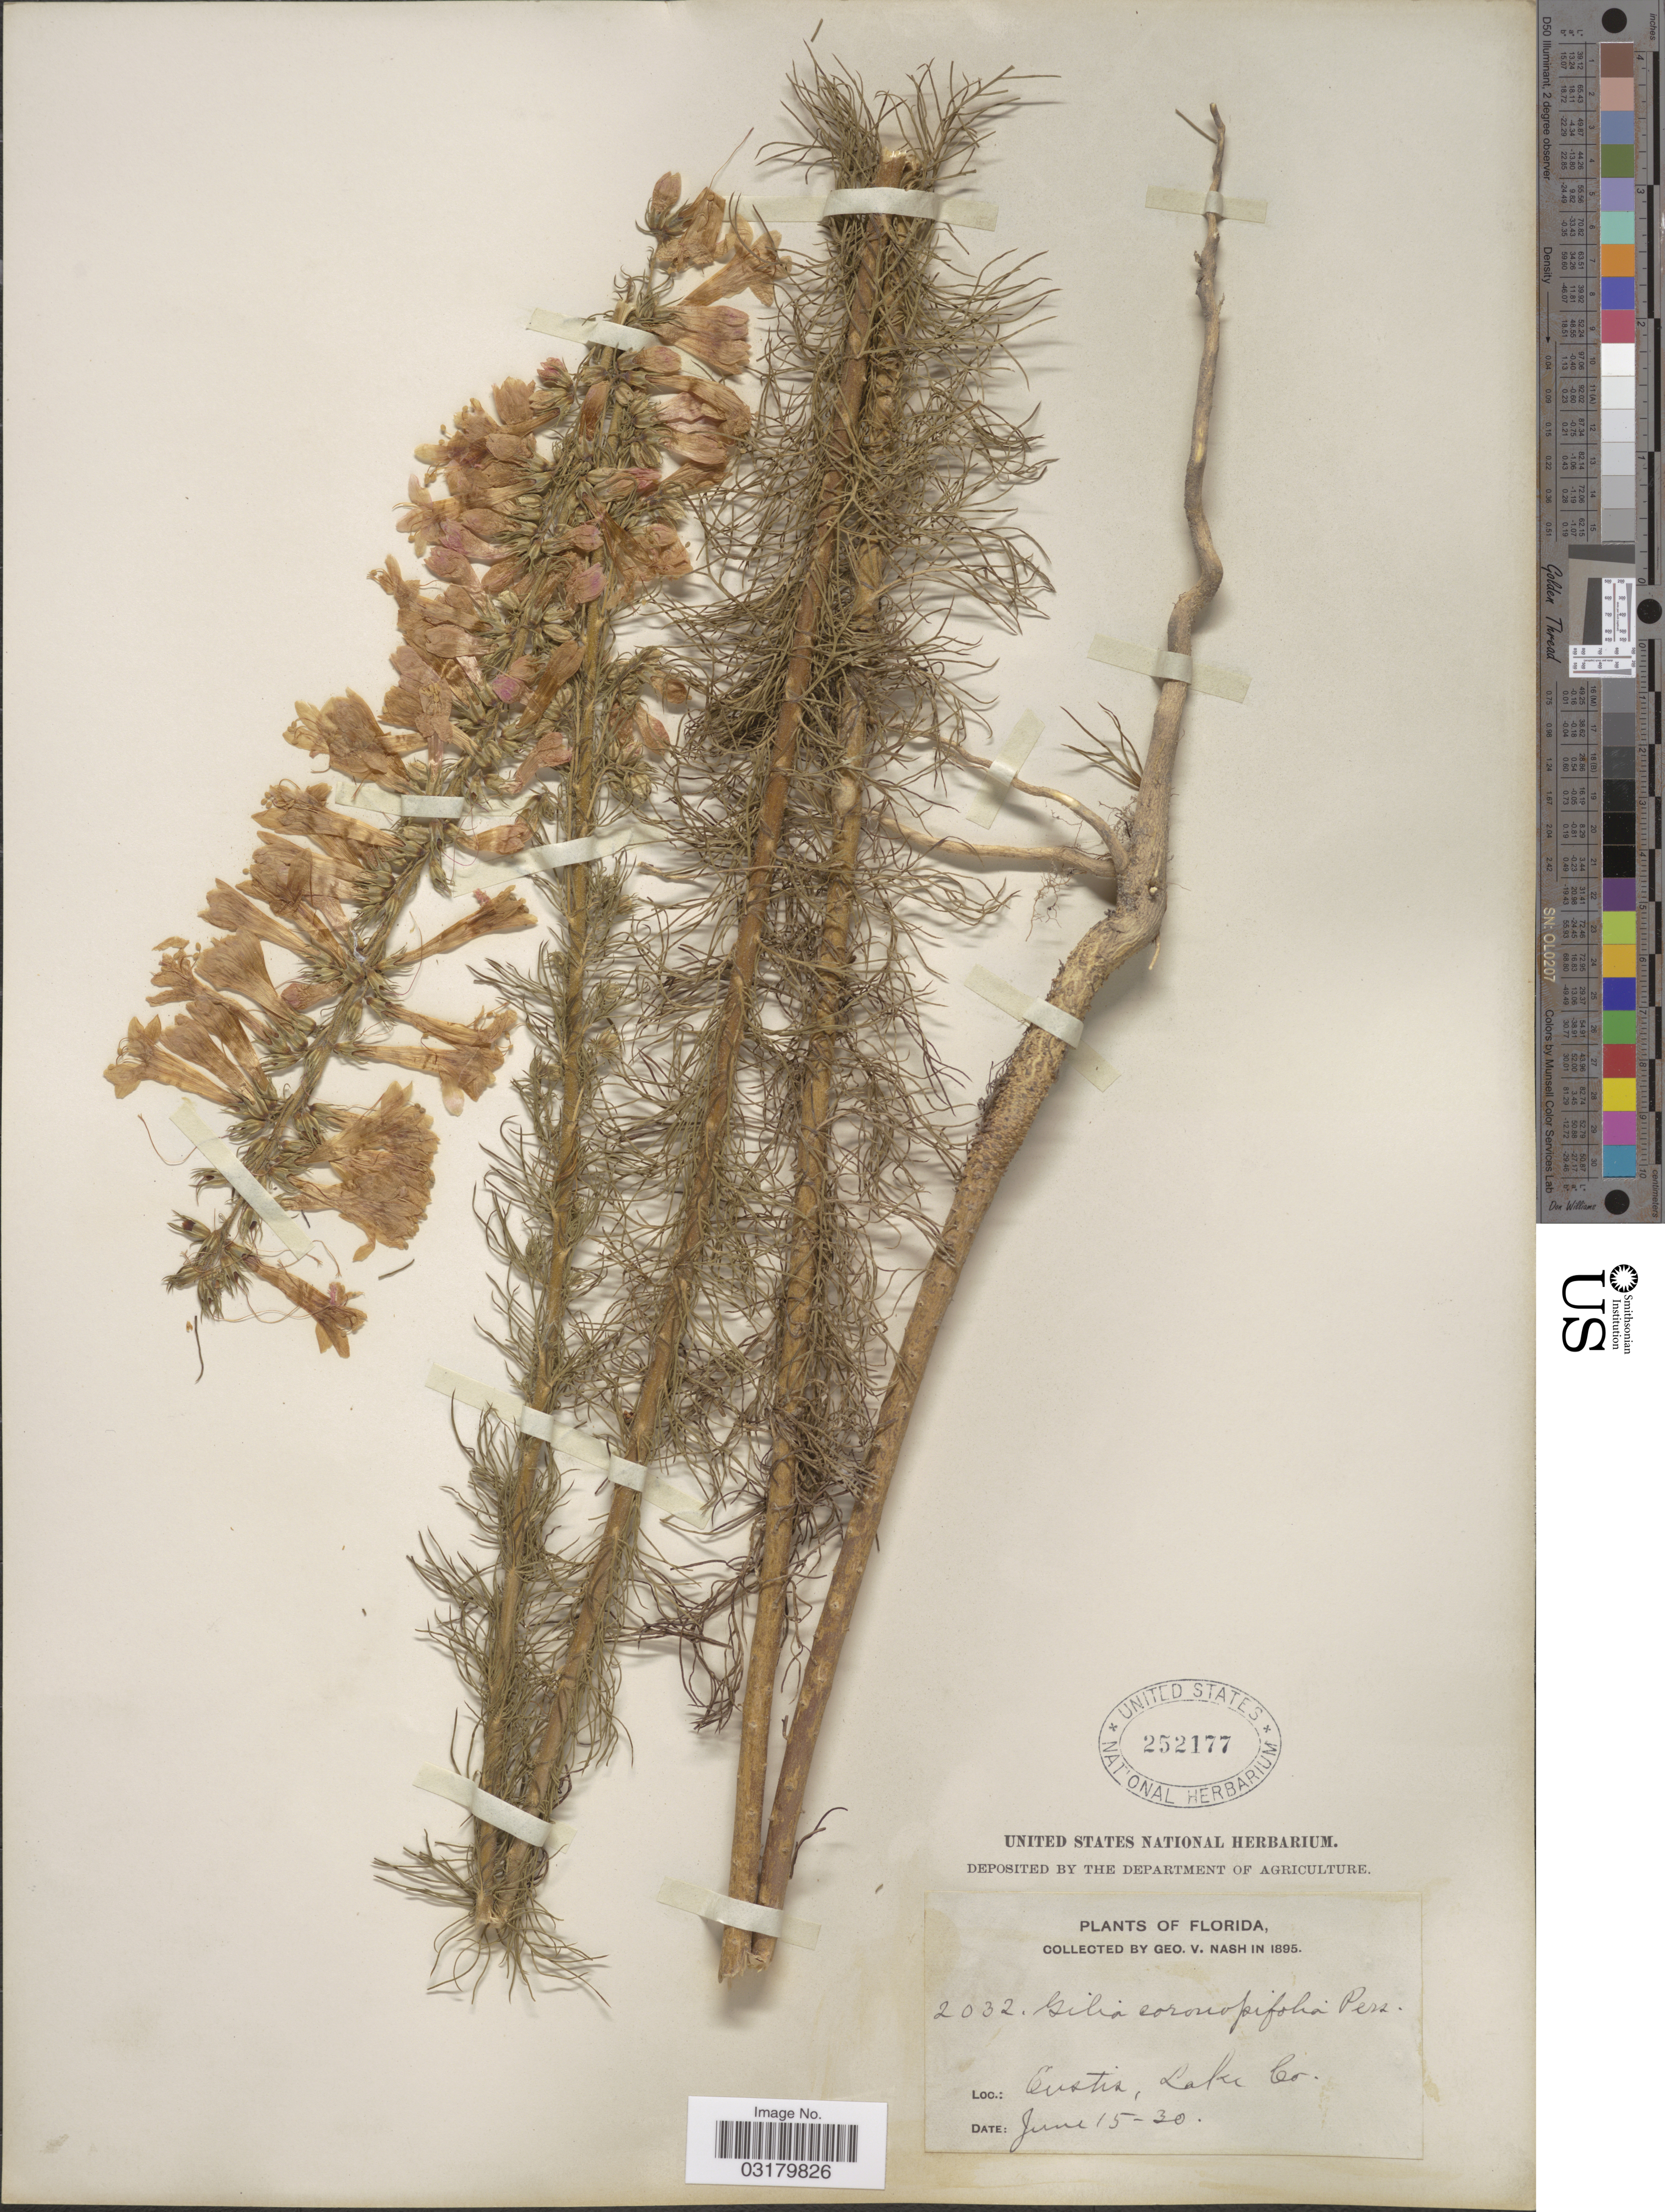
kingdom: Plantae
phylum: Tracheophyta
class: Magnoliopsida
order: Ericales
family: Polemoniaceae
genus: Ipomopsis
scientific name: Ipomopsis rubra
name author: (L.) Wherry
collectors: G. V. Nash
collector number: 2032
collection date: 1895-06-15/1895-06-30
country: United States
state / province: Florida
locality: Eustis, Lake Co.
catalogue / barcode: US 252177